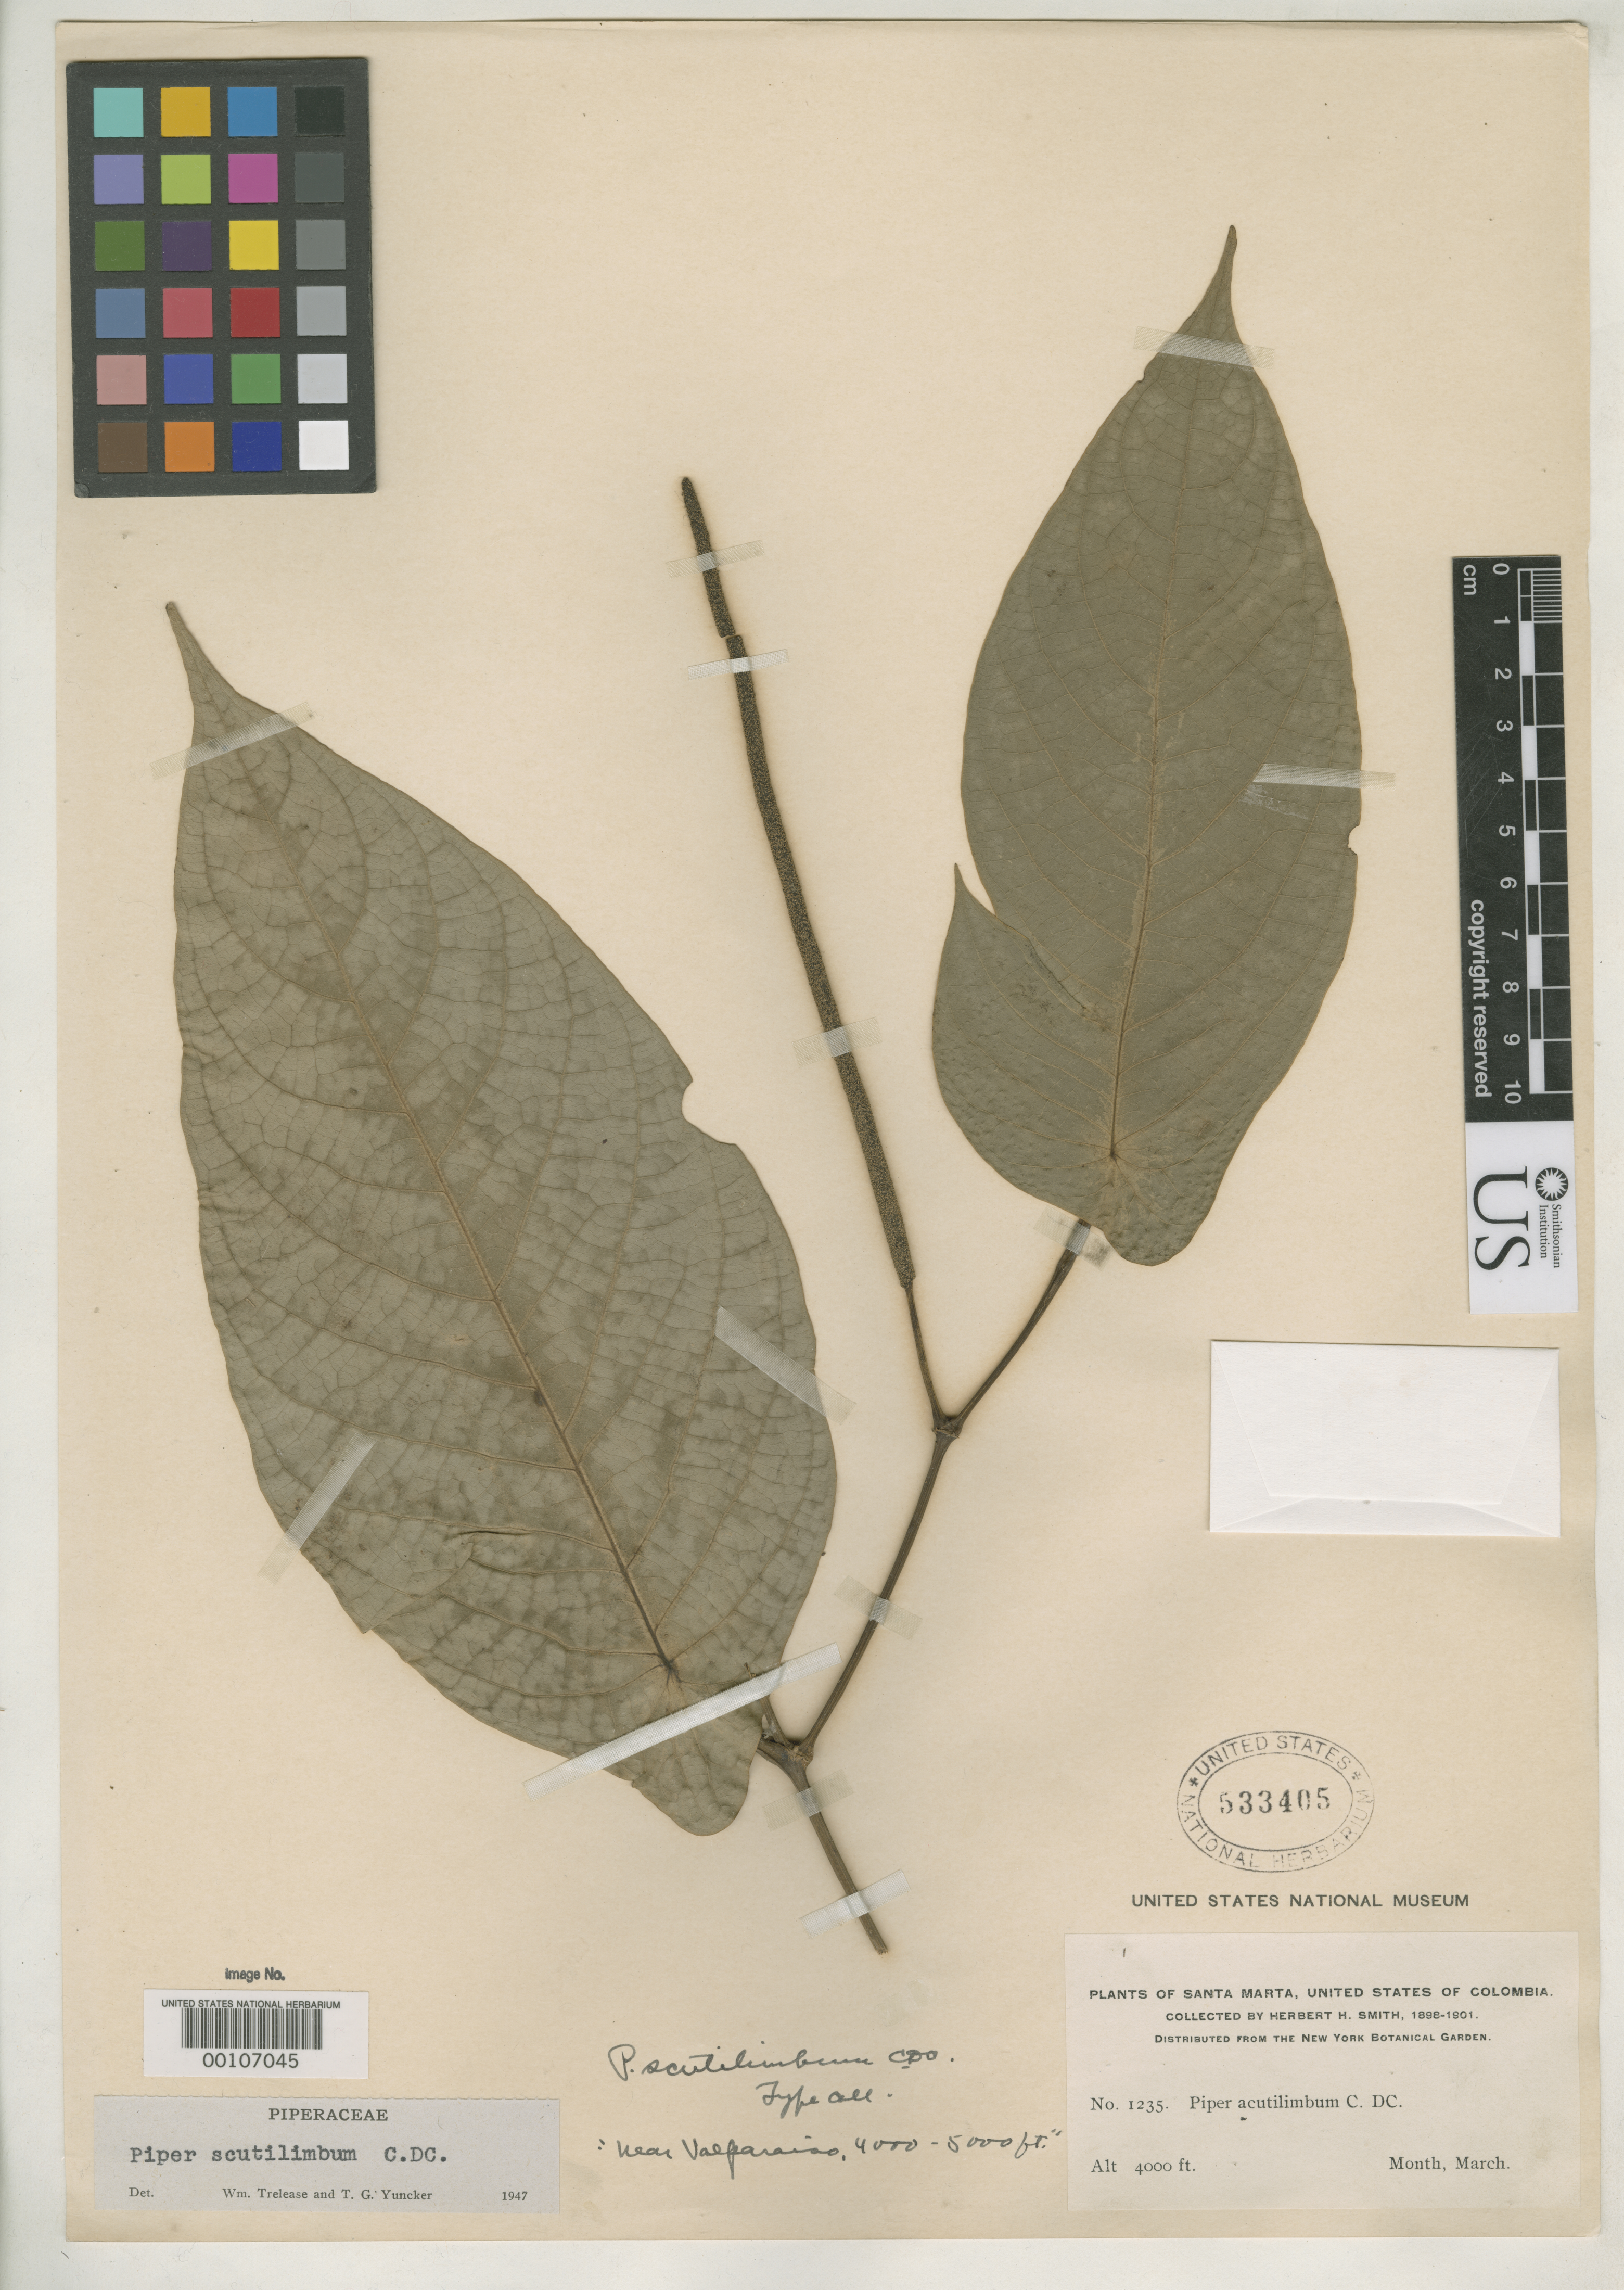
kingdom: Plantae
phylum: Tracheophyta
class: Magnoliopsida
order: Piperales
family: Piperaceae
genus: Piper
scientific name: Piper scutilimbum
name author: C. DC.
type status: Isotype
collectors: Herbert H. Smith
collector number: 1235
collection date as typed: Mar 1898 to -- Mar 1901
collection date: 1898-03/1901-03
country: Colombia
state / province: Magdalena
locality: Santa Marta, near Valparaiso.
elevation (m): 1200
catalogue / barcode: US 533405